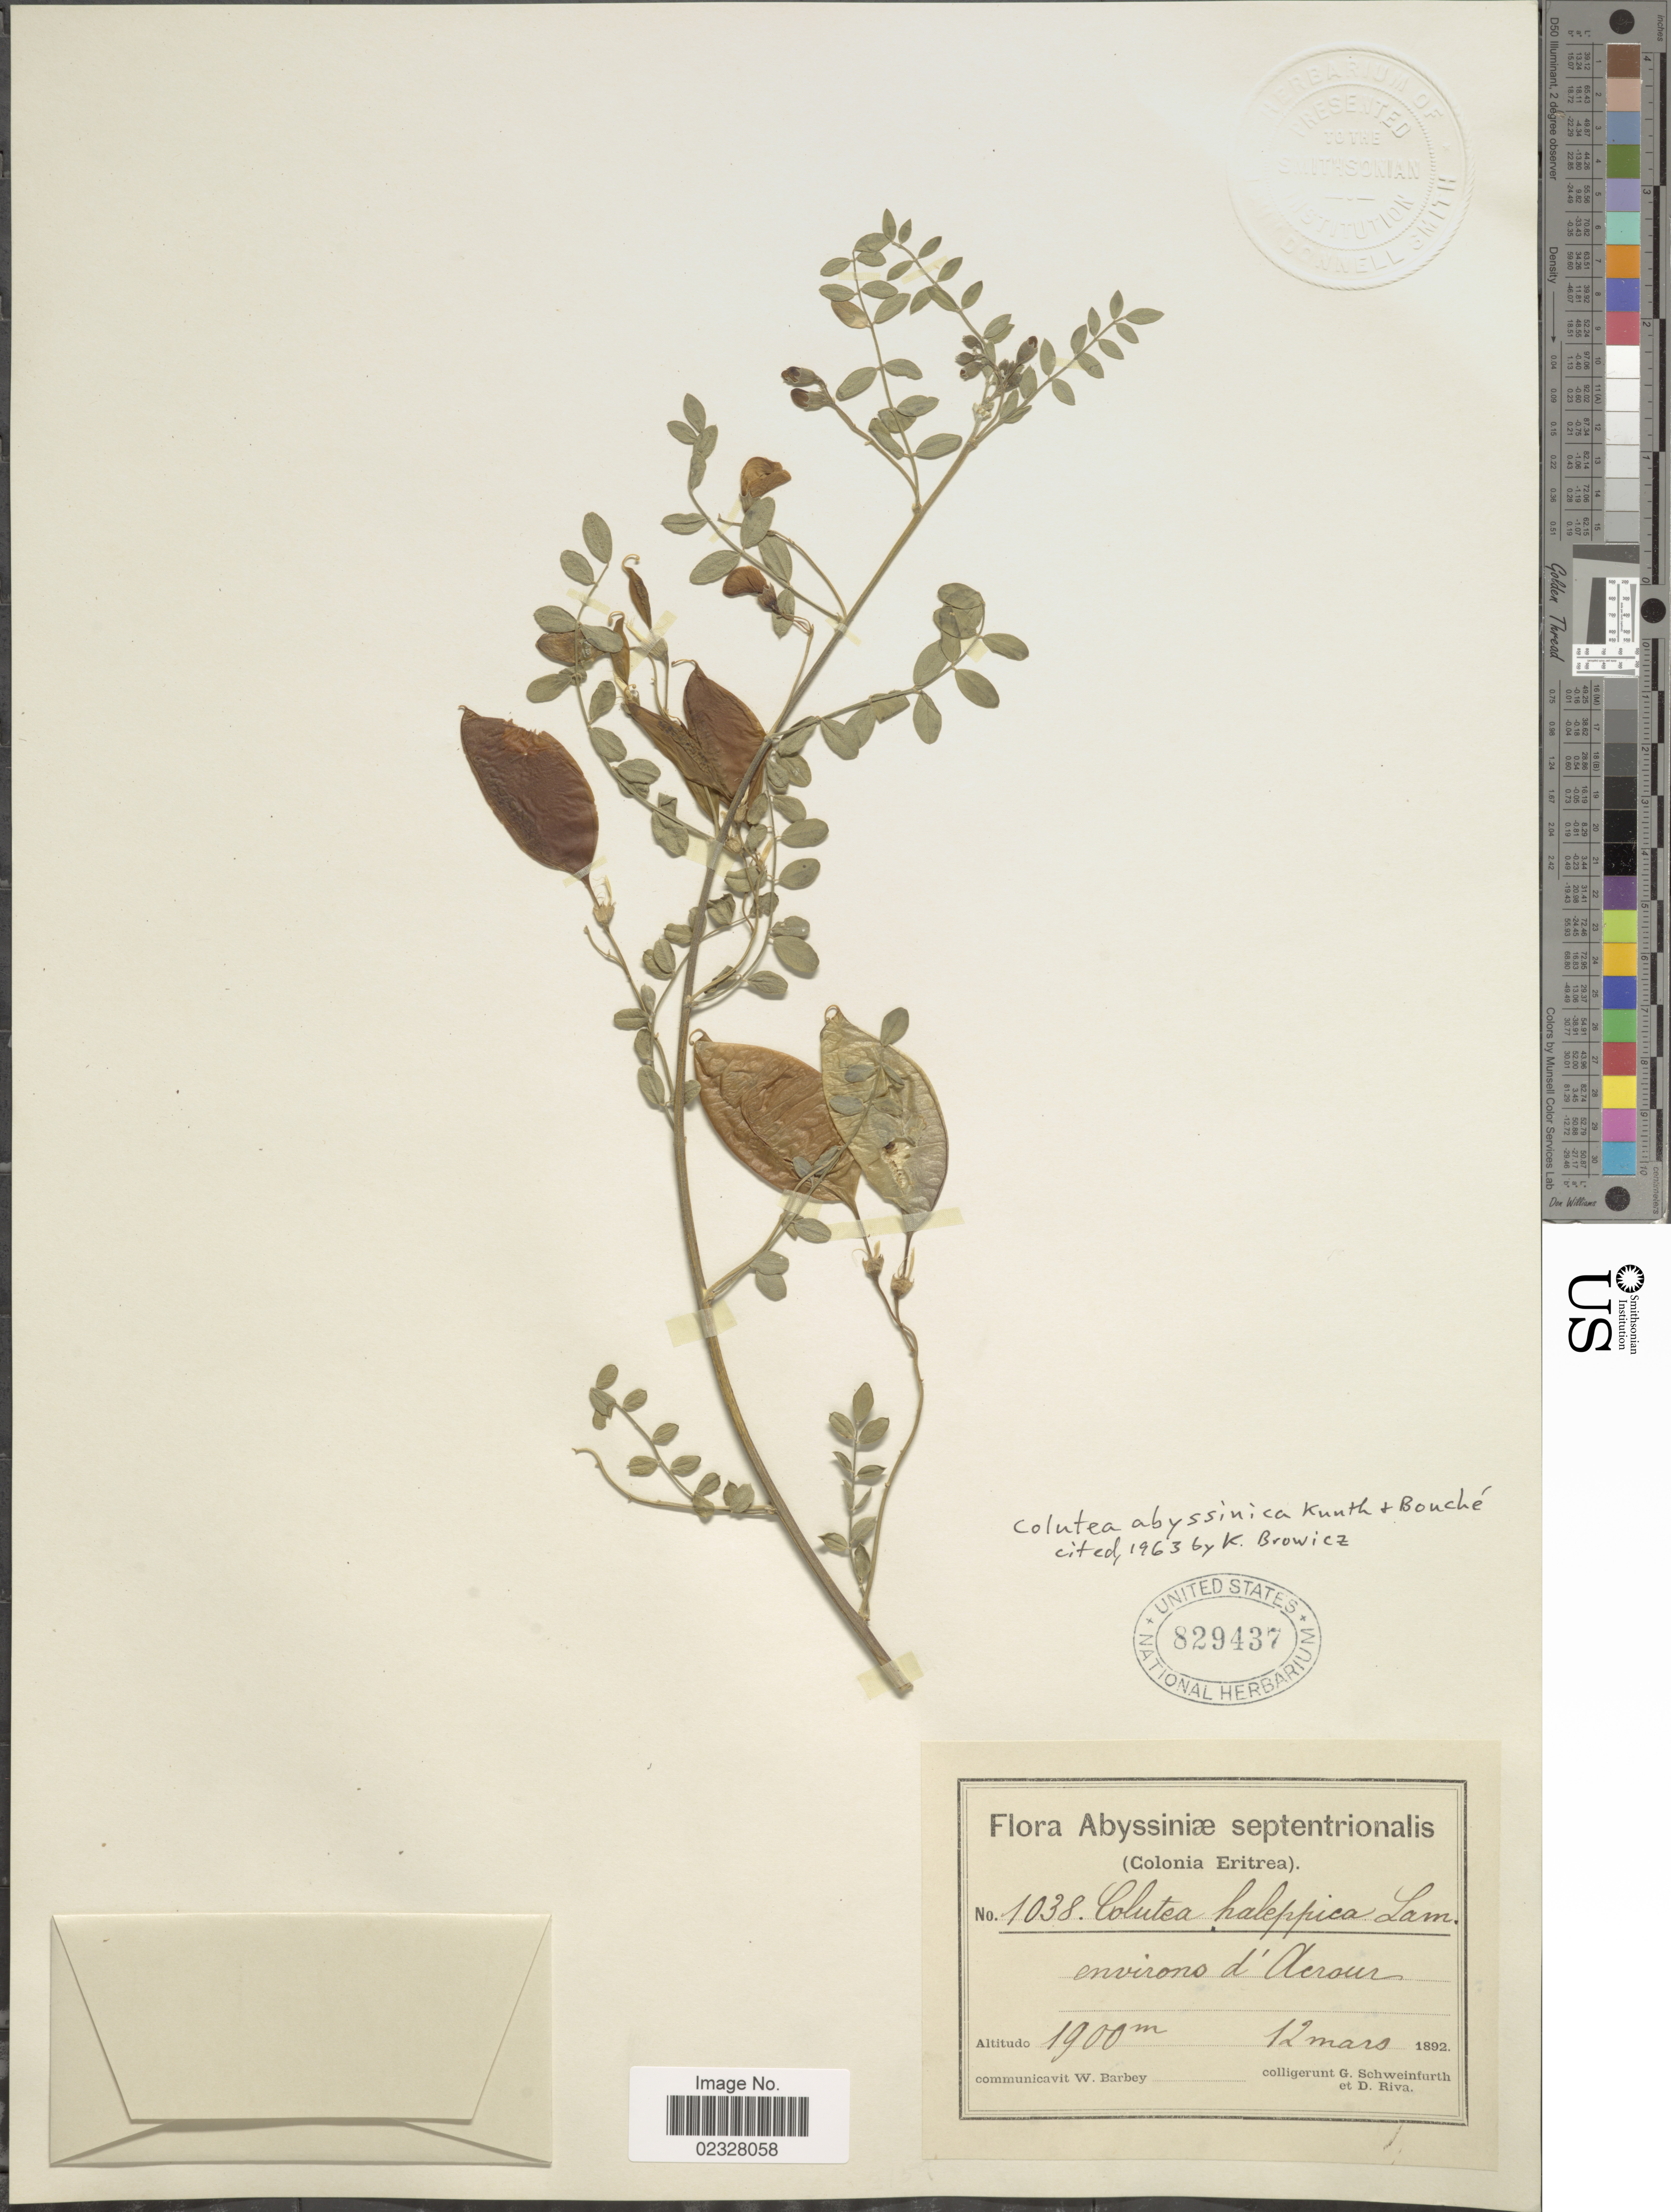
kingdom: Plantae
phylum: Tracheophyta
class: Magnoliopsida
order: Fabales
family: Fabaceae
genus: Colutea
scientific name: Colutea abyssinica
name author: Kunth & C.D. Bouché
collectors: G. A. Schweinfurth (herbarium) & D. Riva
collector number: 1038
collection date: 1892-03-12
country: Eritrea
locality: Abyssiniae septentrionalis. environs d'Acrour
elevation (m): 1900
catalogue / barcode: US 829437